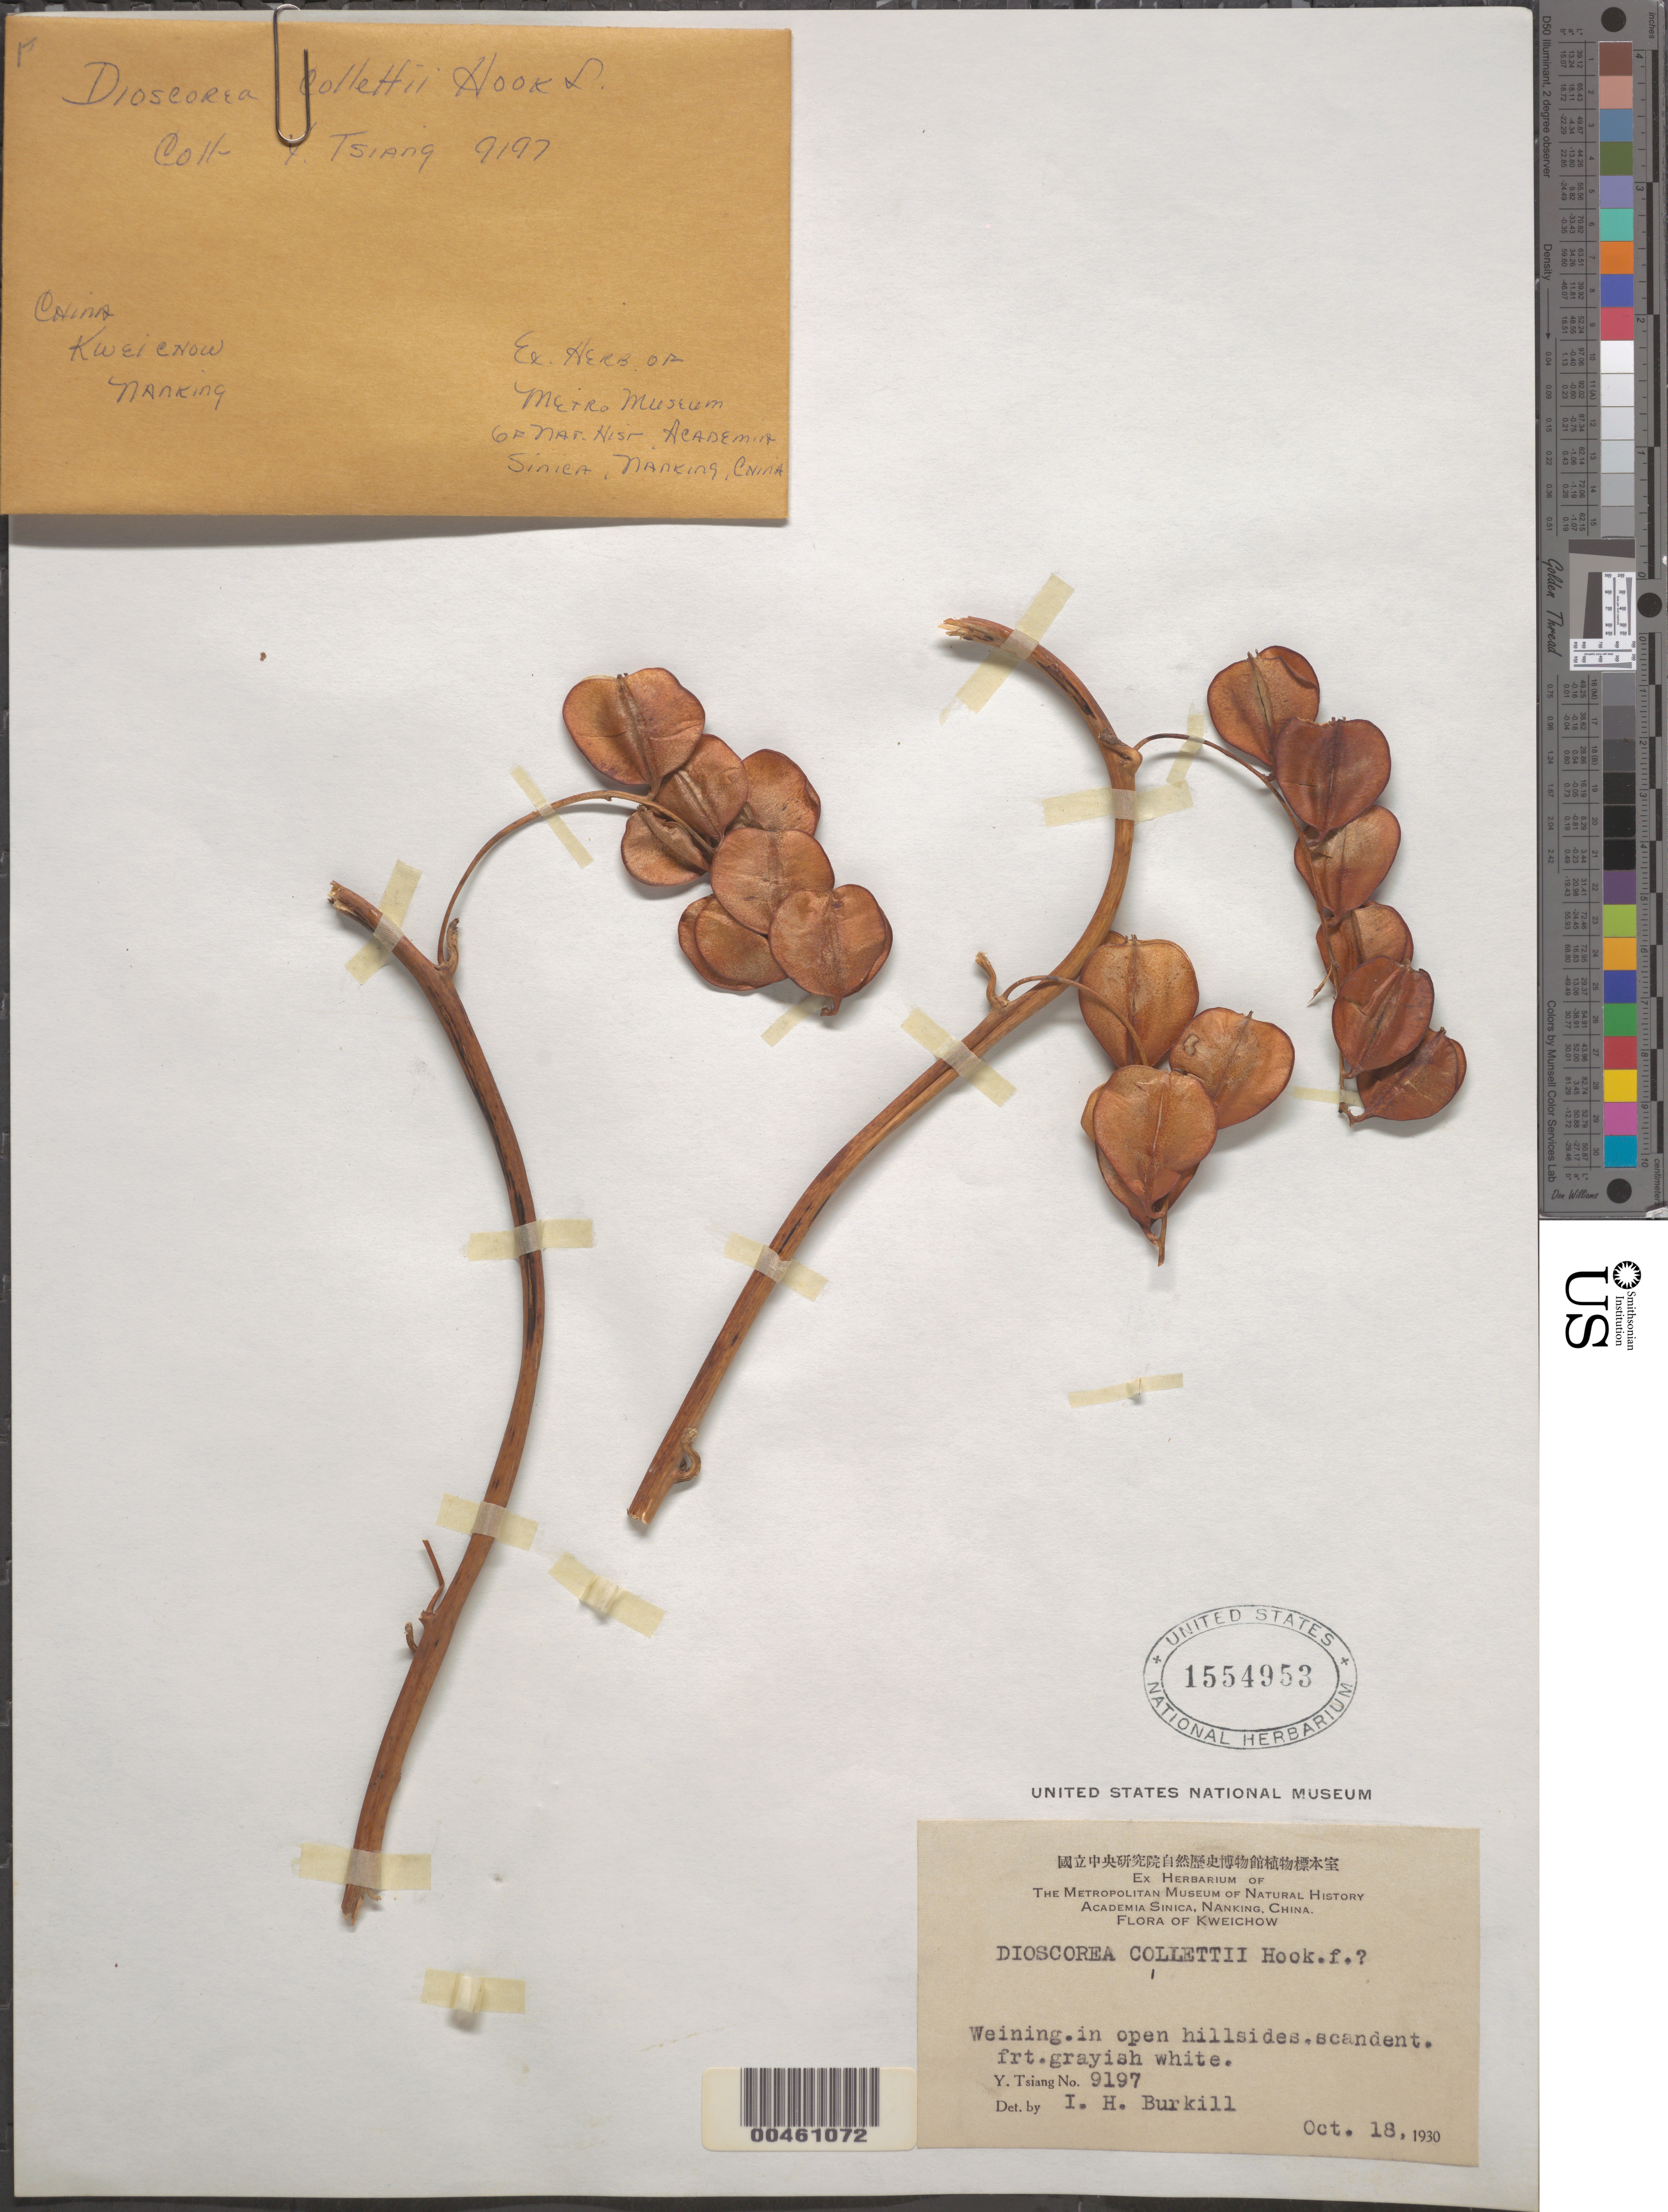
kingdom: Plantae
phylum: Tracheophyta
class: Liliopsida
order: Dioscoreales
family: Dioscoreaceae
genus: Dioscorea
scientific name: Dioscorea collettii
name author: Hook. f.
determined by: Burkill, I. H.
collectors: Y. Tsiang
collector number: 9197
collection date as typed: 18 Oct 1930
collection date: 1930-10-18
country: China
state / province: Guizhou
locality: Wei-ning Hsien (district) = Weining Yizu Huizu Miaozu Zizhixian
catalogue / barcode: US 1554953